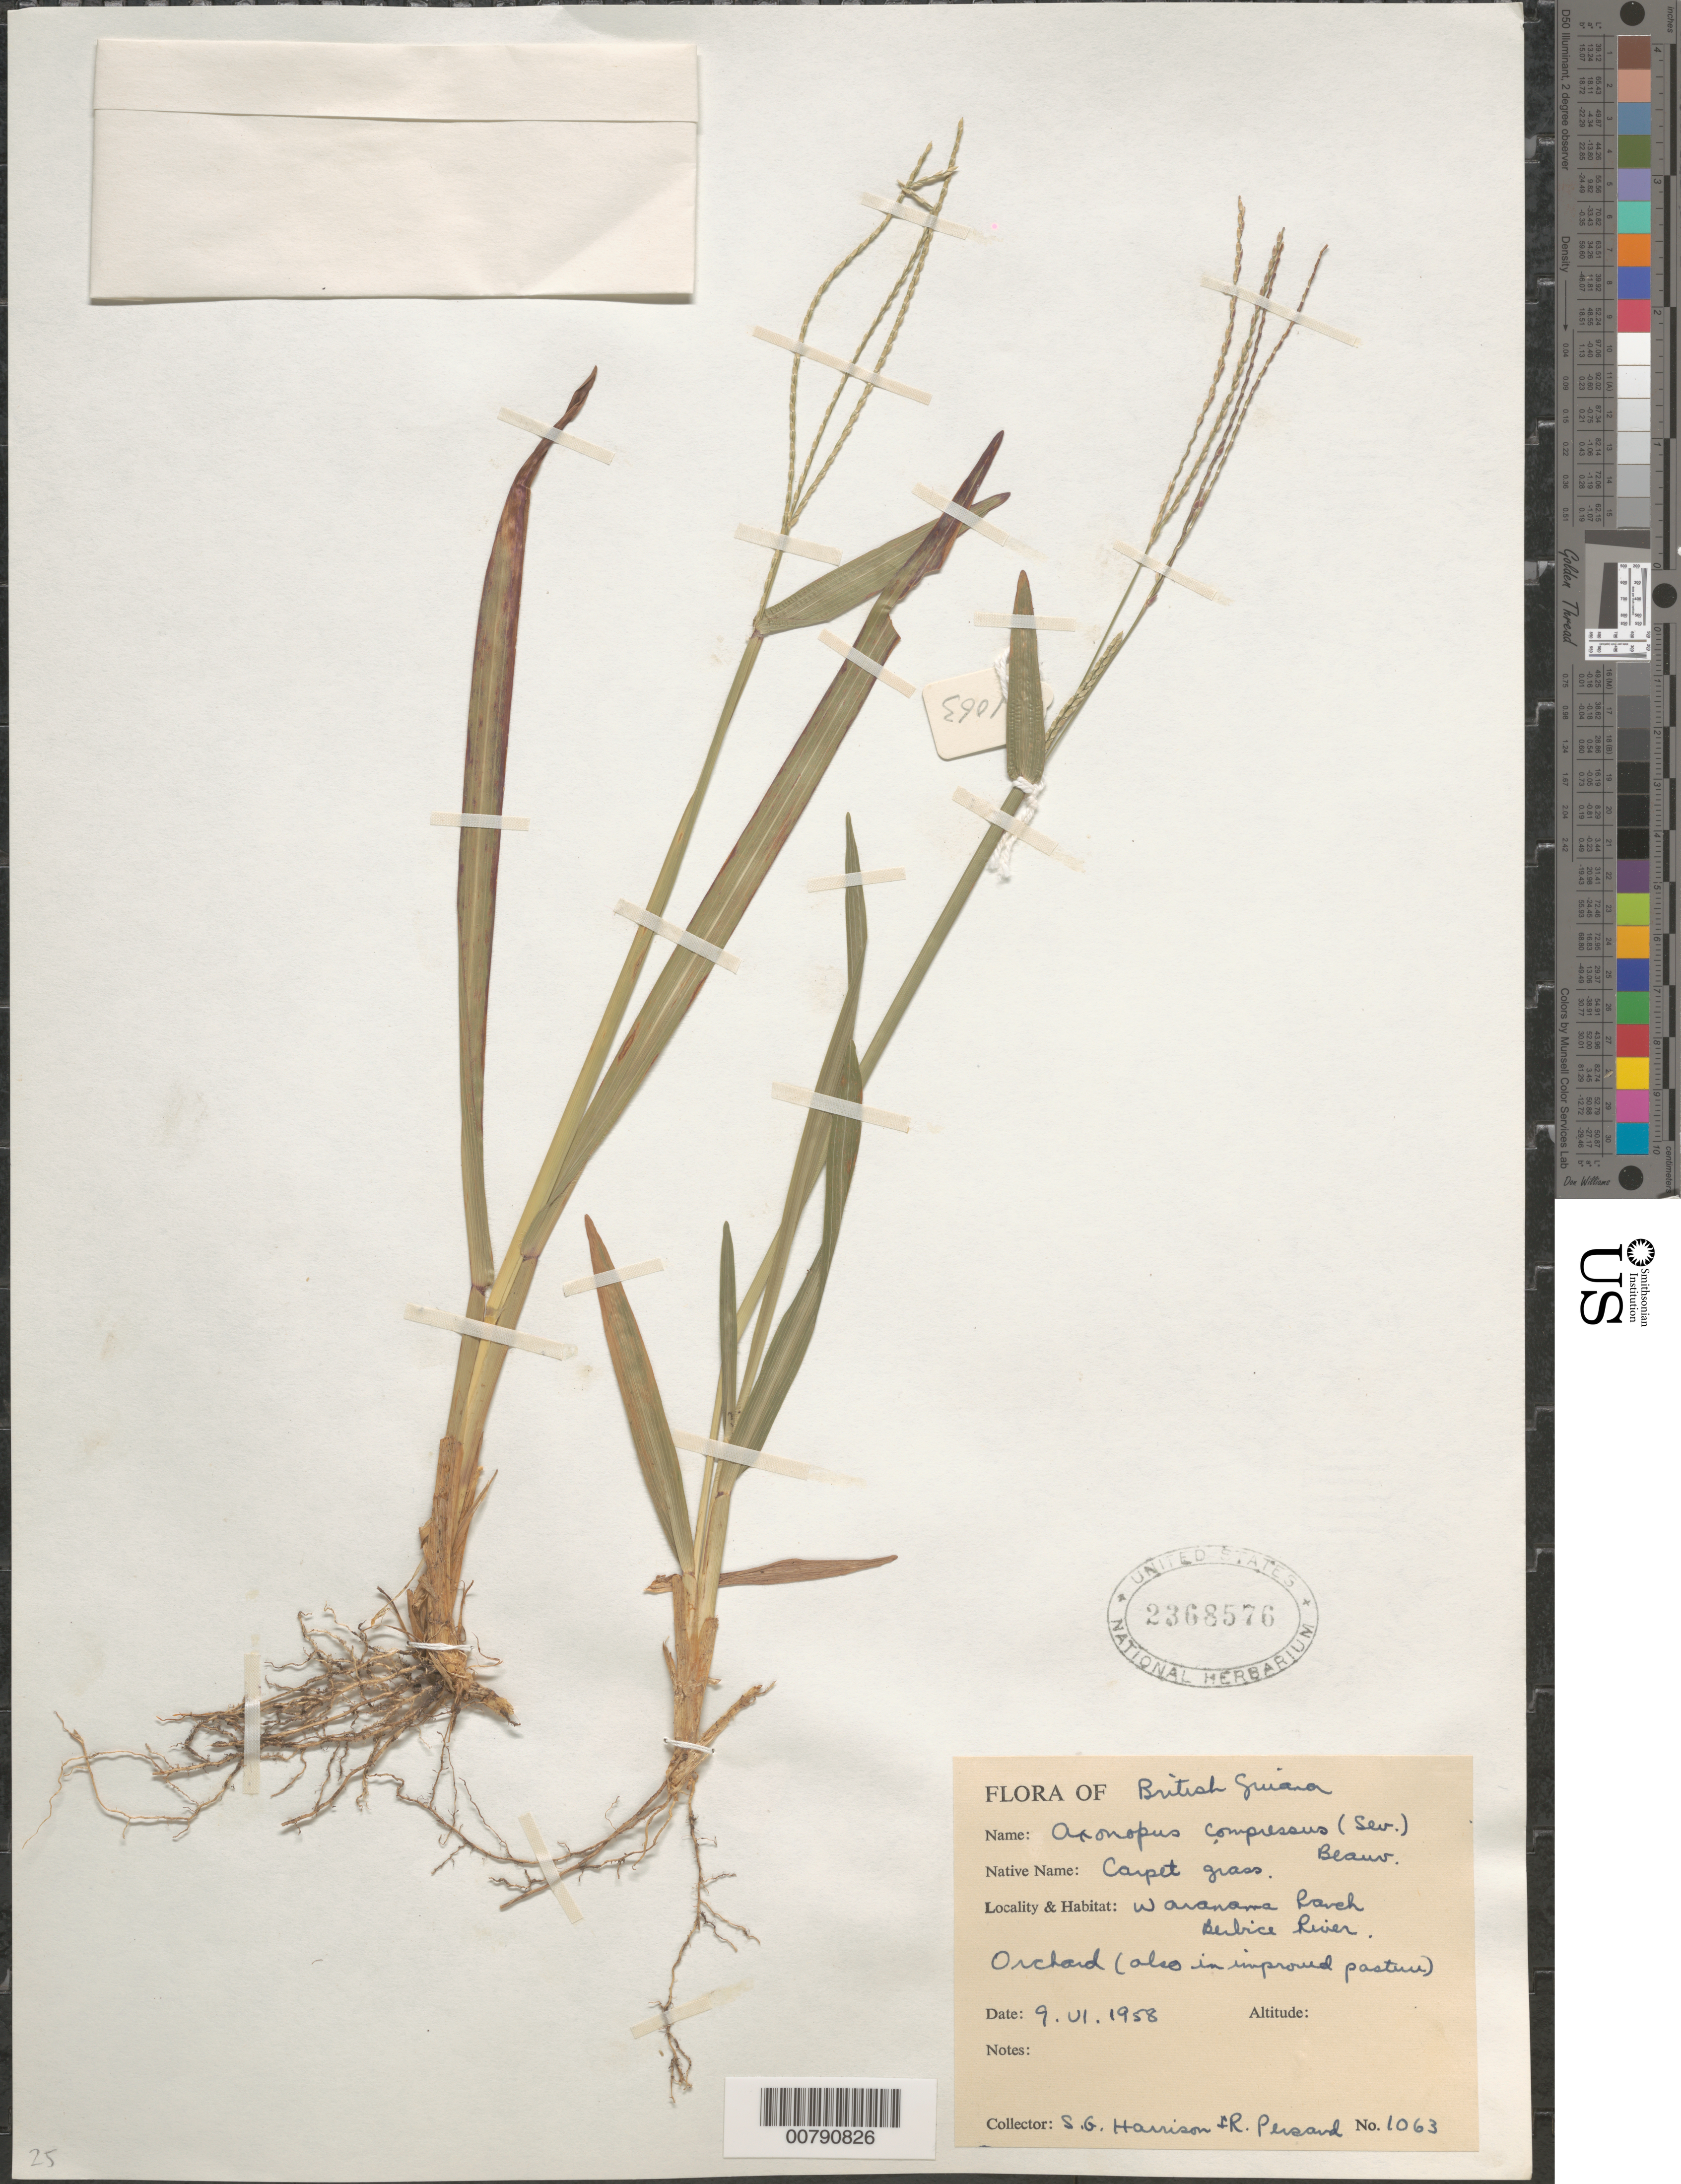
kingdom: Plantae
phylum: Tracheophyta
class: Liliopsida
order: Poales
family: Poaceae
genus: Axonopus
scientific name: Axonopus compressus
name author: (Sw.) P. Beauv.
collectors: S. G. Harrison & R. Persaud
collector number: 1063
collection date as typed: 9-Jun-58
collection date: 1958-06-09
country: Guyana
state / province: Mahaica-Berbice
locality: Waramana Ranch, Berbice River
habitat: Orchard, also improved pasture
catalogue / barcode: US 2368576